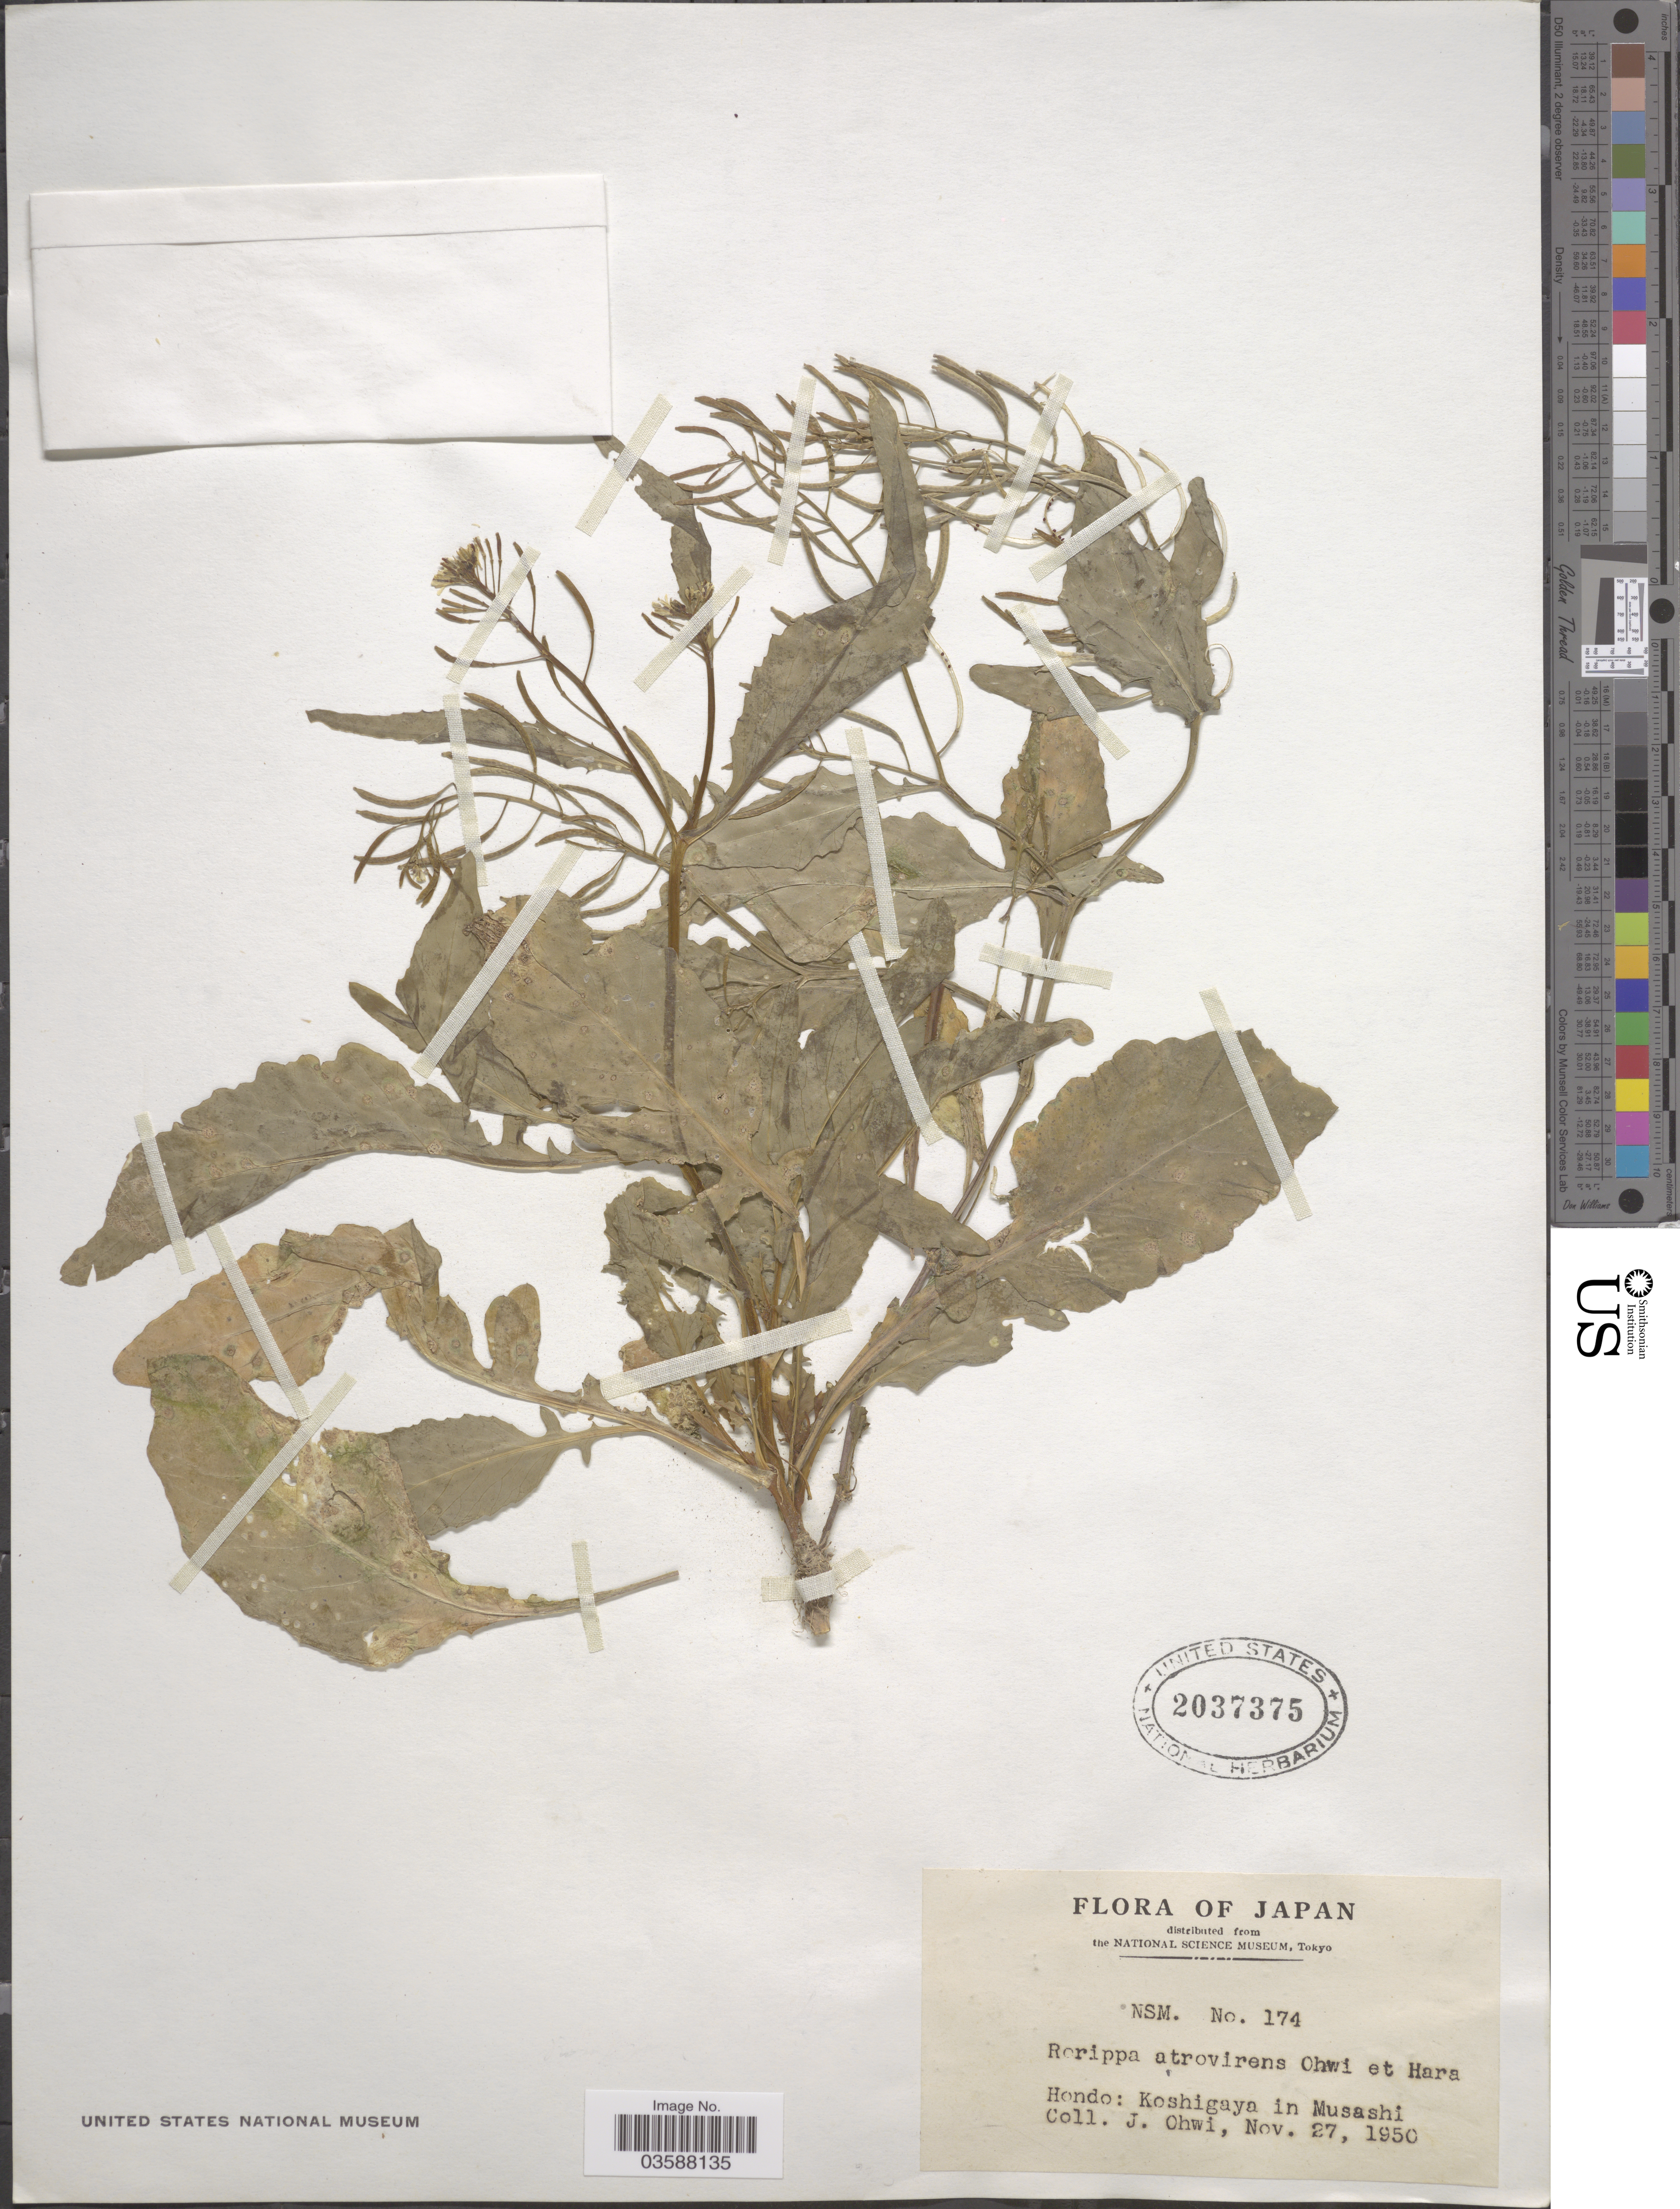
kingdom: Plantae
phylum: Tracheophyta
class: Magnoliopsida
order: Brassicales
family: Brassicaceae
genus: Rorippa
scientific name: Rorippa indica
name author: (L.) Hiern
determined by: Strong, M. T., (US), Smithsonian Institution - National Museum of Natural History (UNITED STATES)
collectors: J. Ohwi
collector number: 174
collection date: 1950-11-27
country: Japan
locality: Hondo: Koshigaya in Musashi.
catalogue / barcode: US 2037375